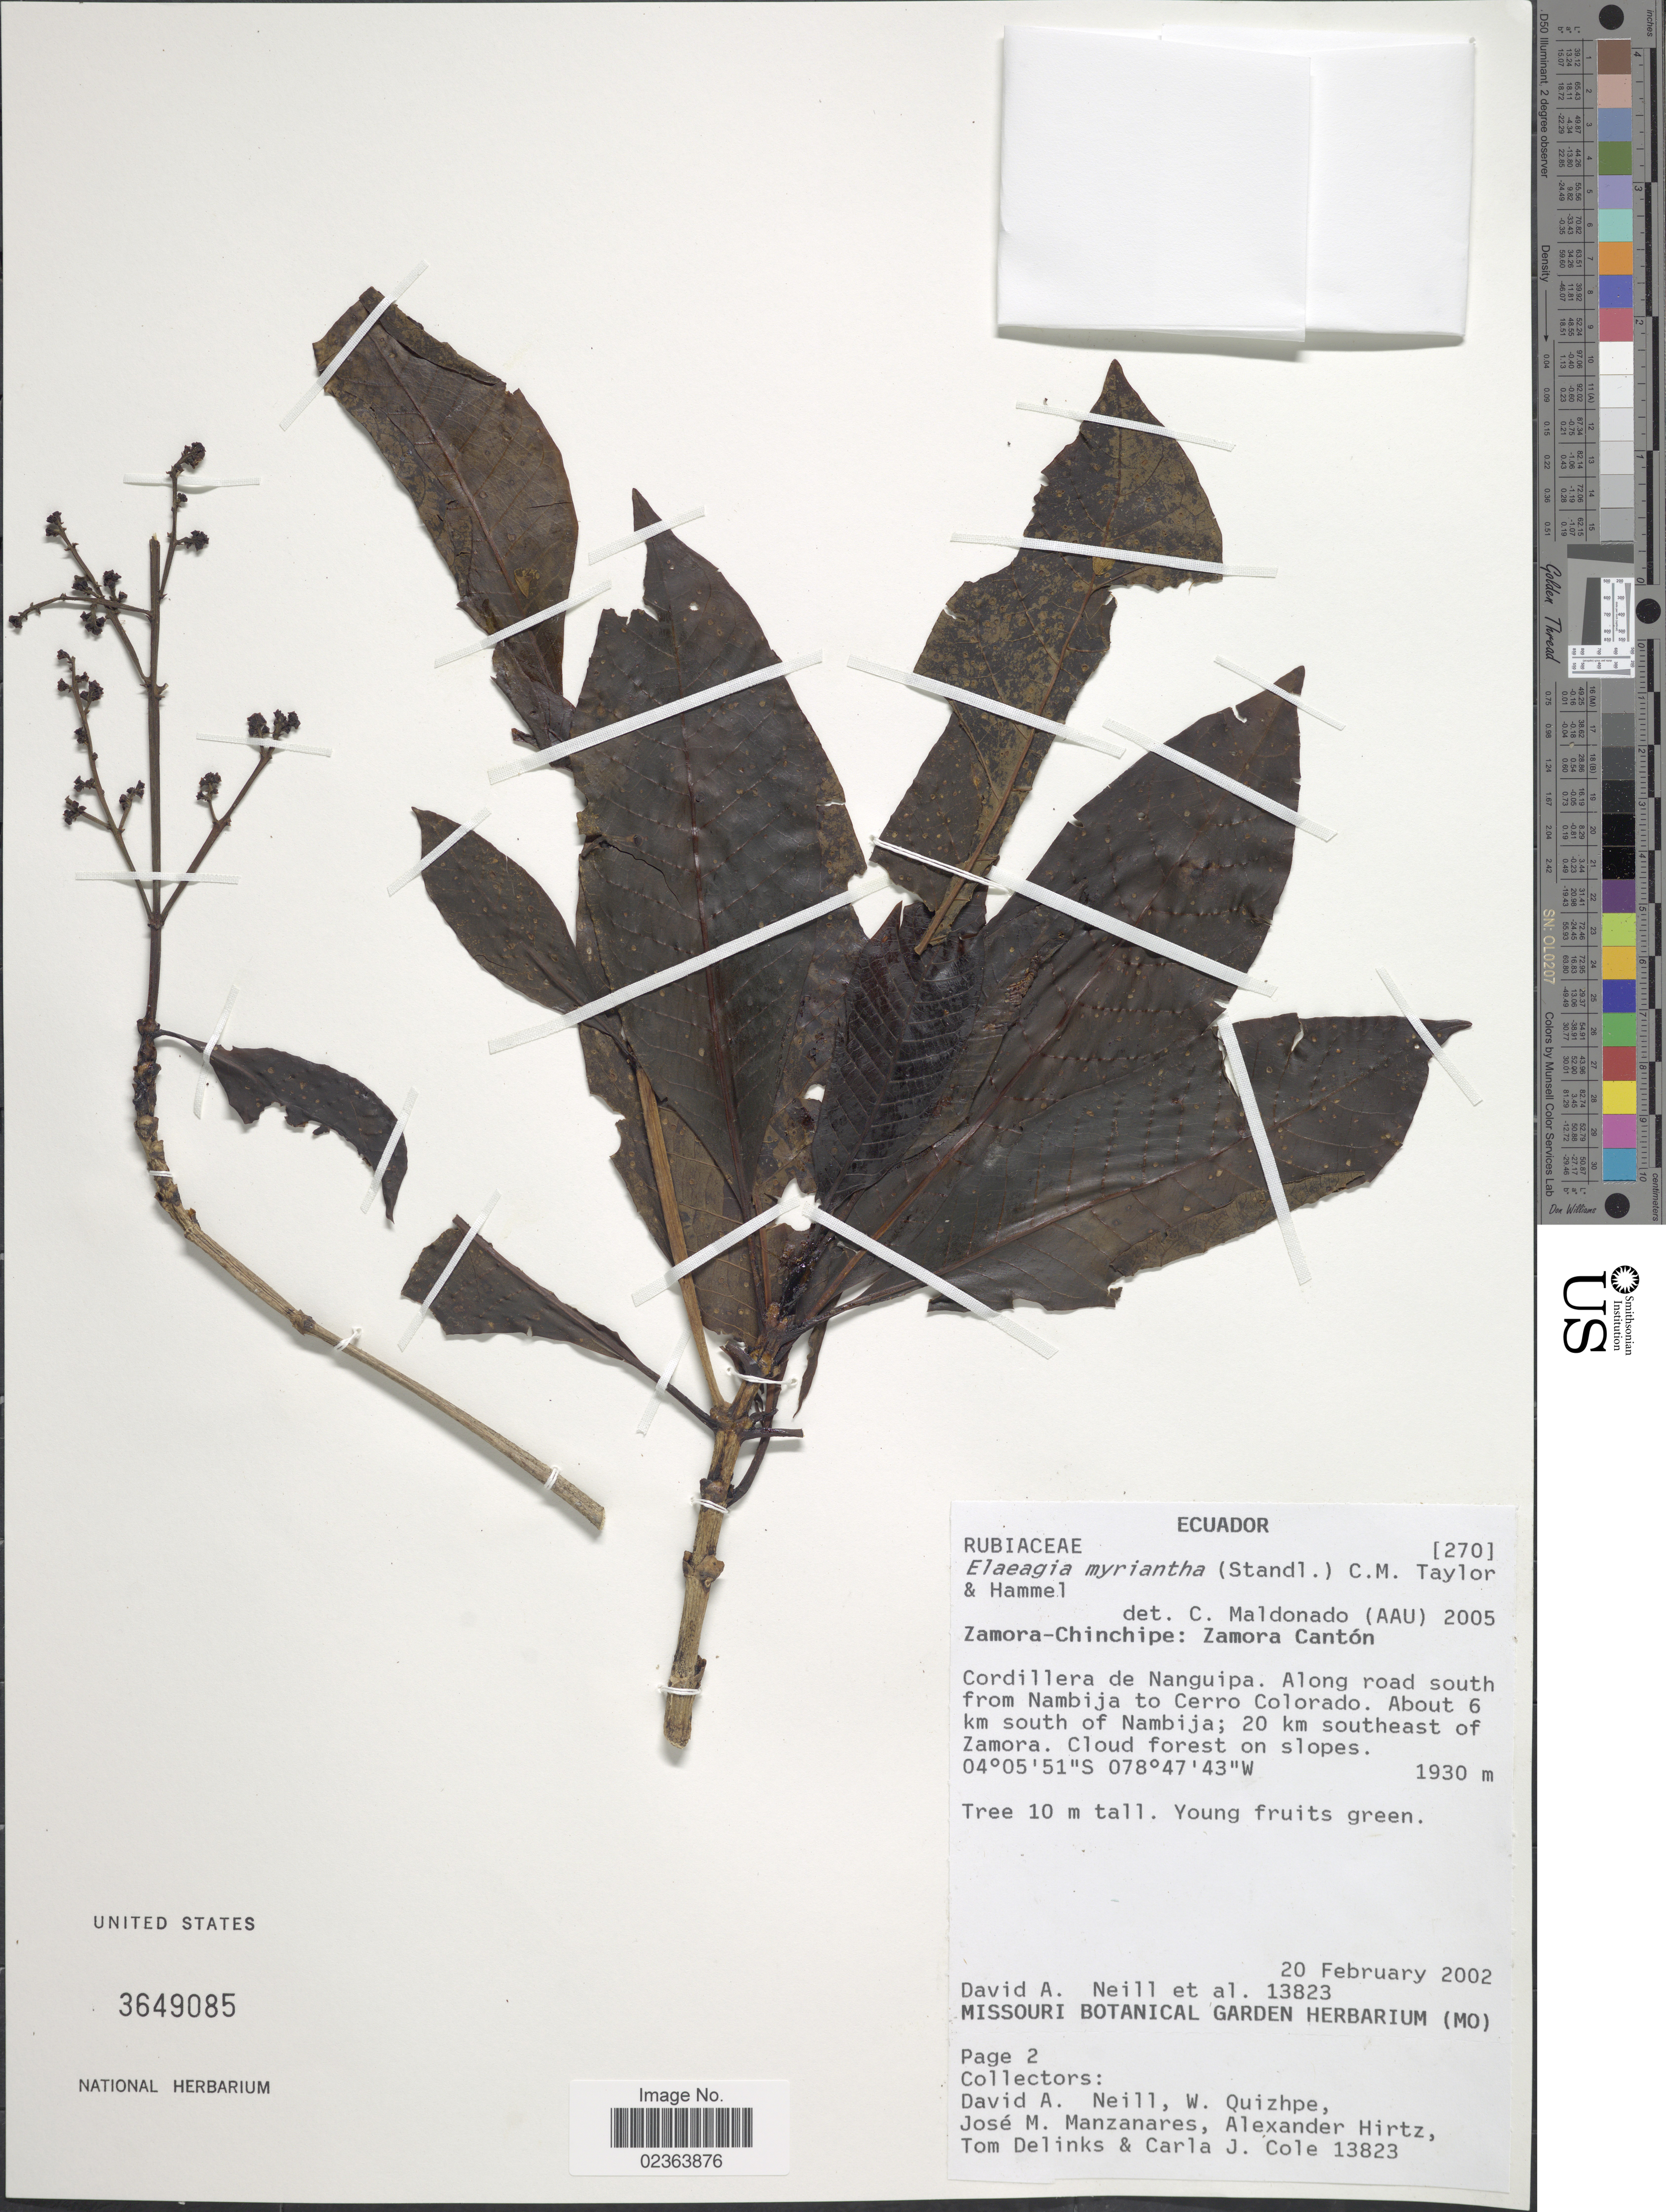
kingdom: Plantae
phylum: Tracheophyta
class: Magnoliopsida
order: Gentianales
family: Rubiaceae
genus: Elaeagia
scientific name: Elaeagia myriantha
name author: (Standl.) C.M. Taylor & Hammel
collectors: D. A. Neill & et al.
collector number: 13823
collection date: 2002-02-20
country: Ecuador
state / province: Zamora-Chinchipe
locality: Zamora-Chinchipe: Zamora Canton, Cordillera de Nanguipa, Along road south from Nambija to Cerro Colorado, About 6 km south of Nambija, 20 km southeast of Zamora, Cloud forest on slopes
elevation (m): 1930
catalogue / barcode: US 3649085